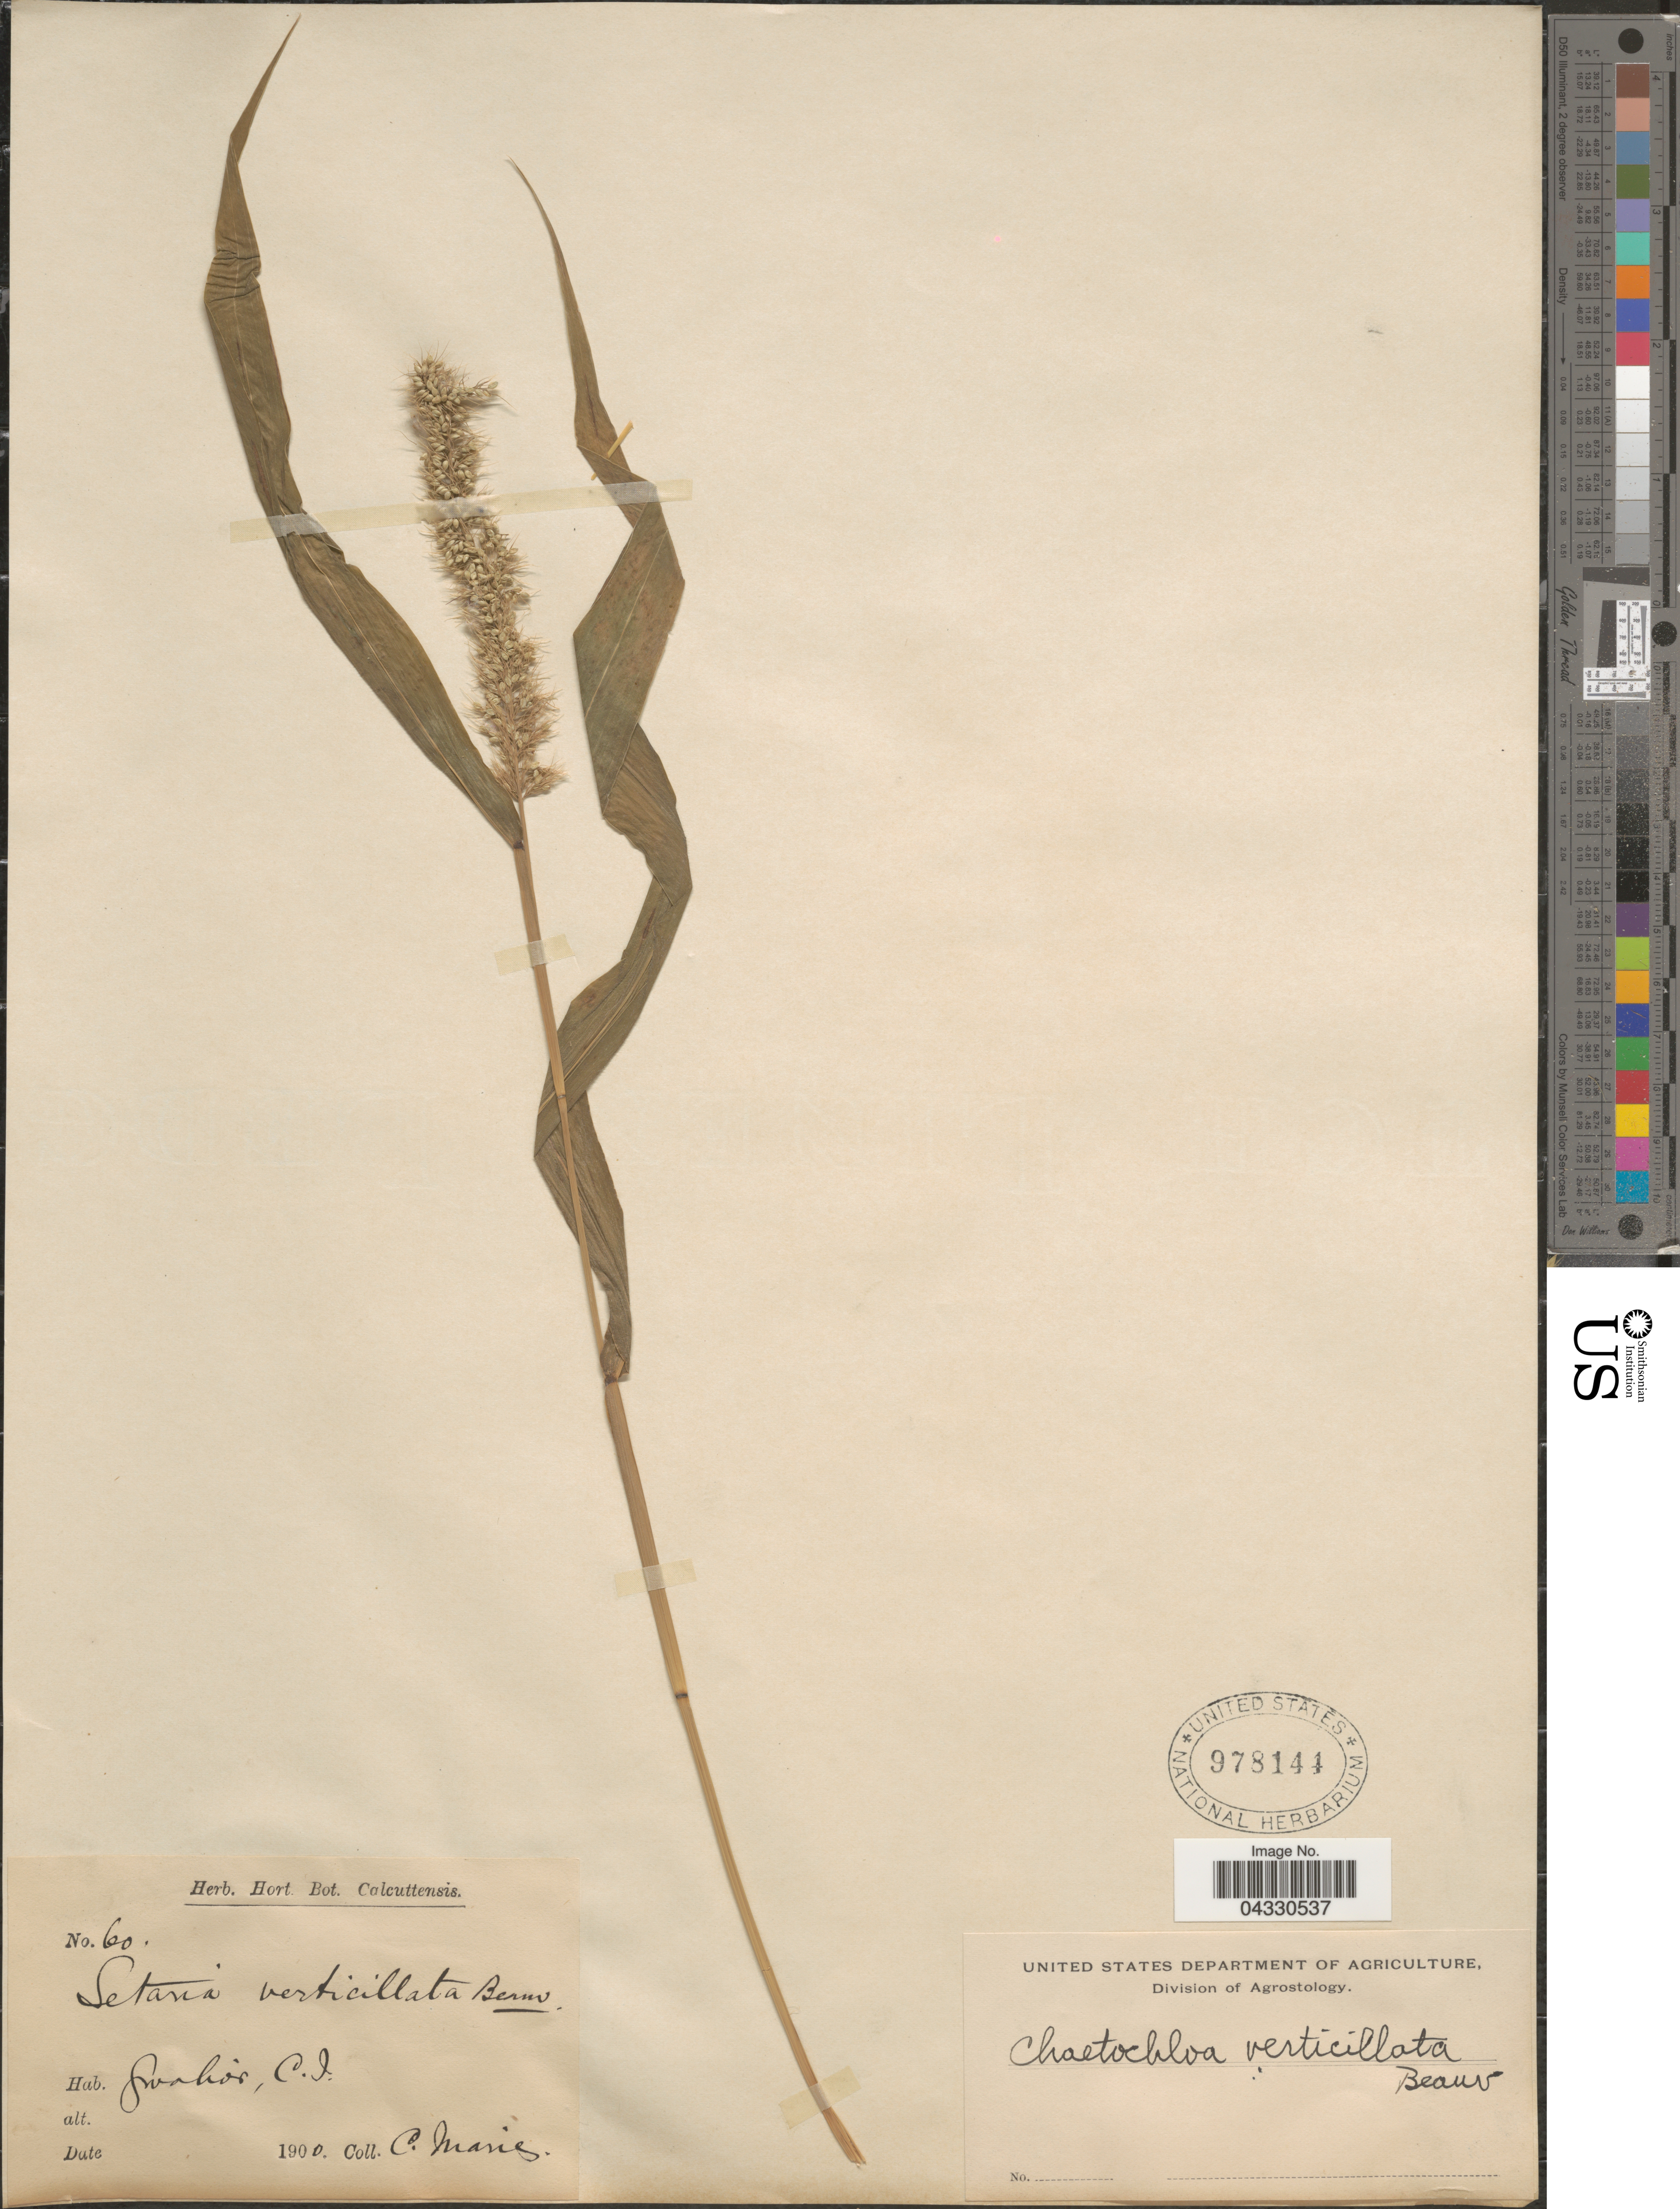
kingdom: Plantae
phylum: Tracheophyta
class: Liliopsida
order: Poales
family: Poaceae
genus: Setaria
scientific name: Setaria verticillata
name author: (L.) P. Beauv.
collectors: C. Maries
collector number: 60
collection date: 1900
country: India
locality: Gwalior, C. I.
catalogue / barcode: US 978144